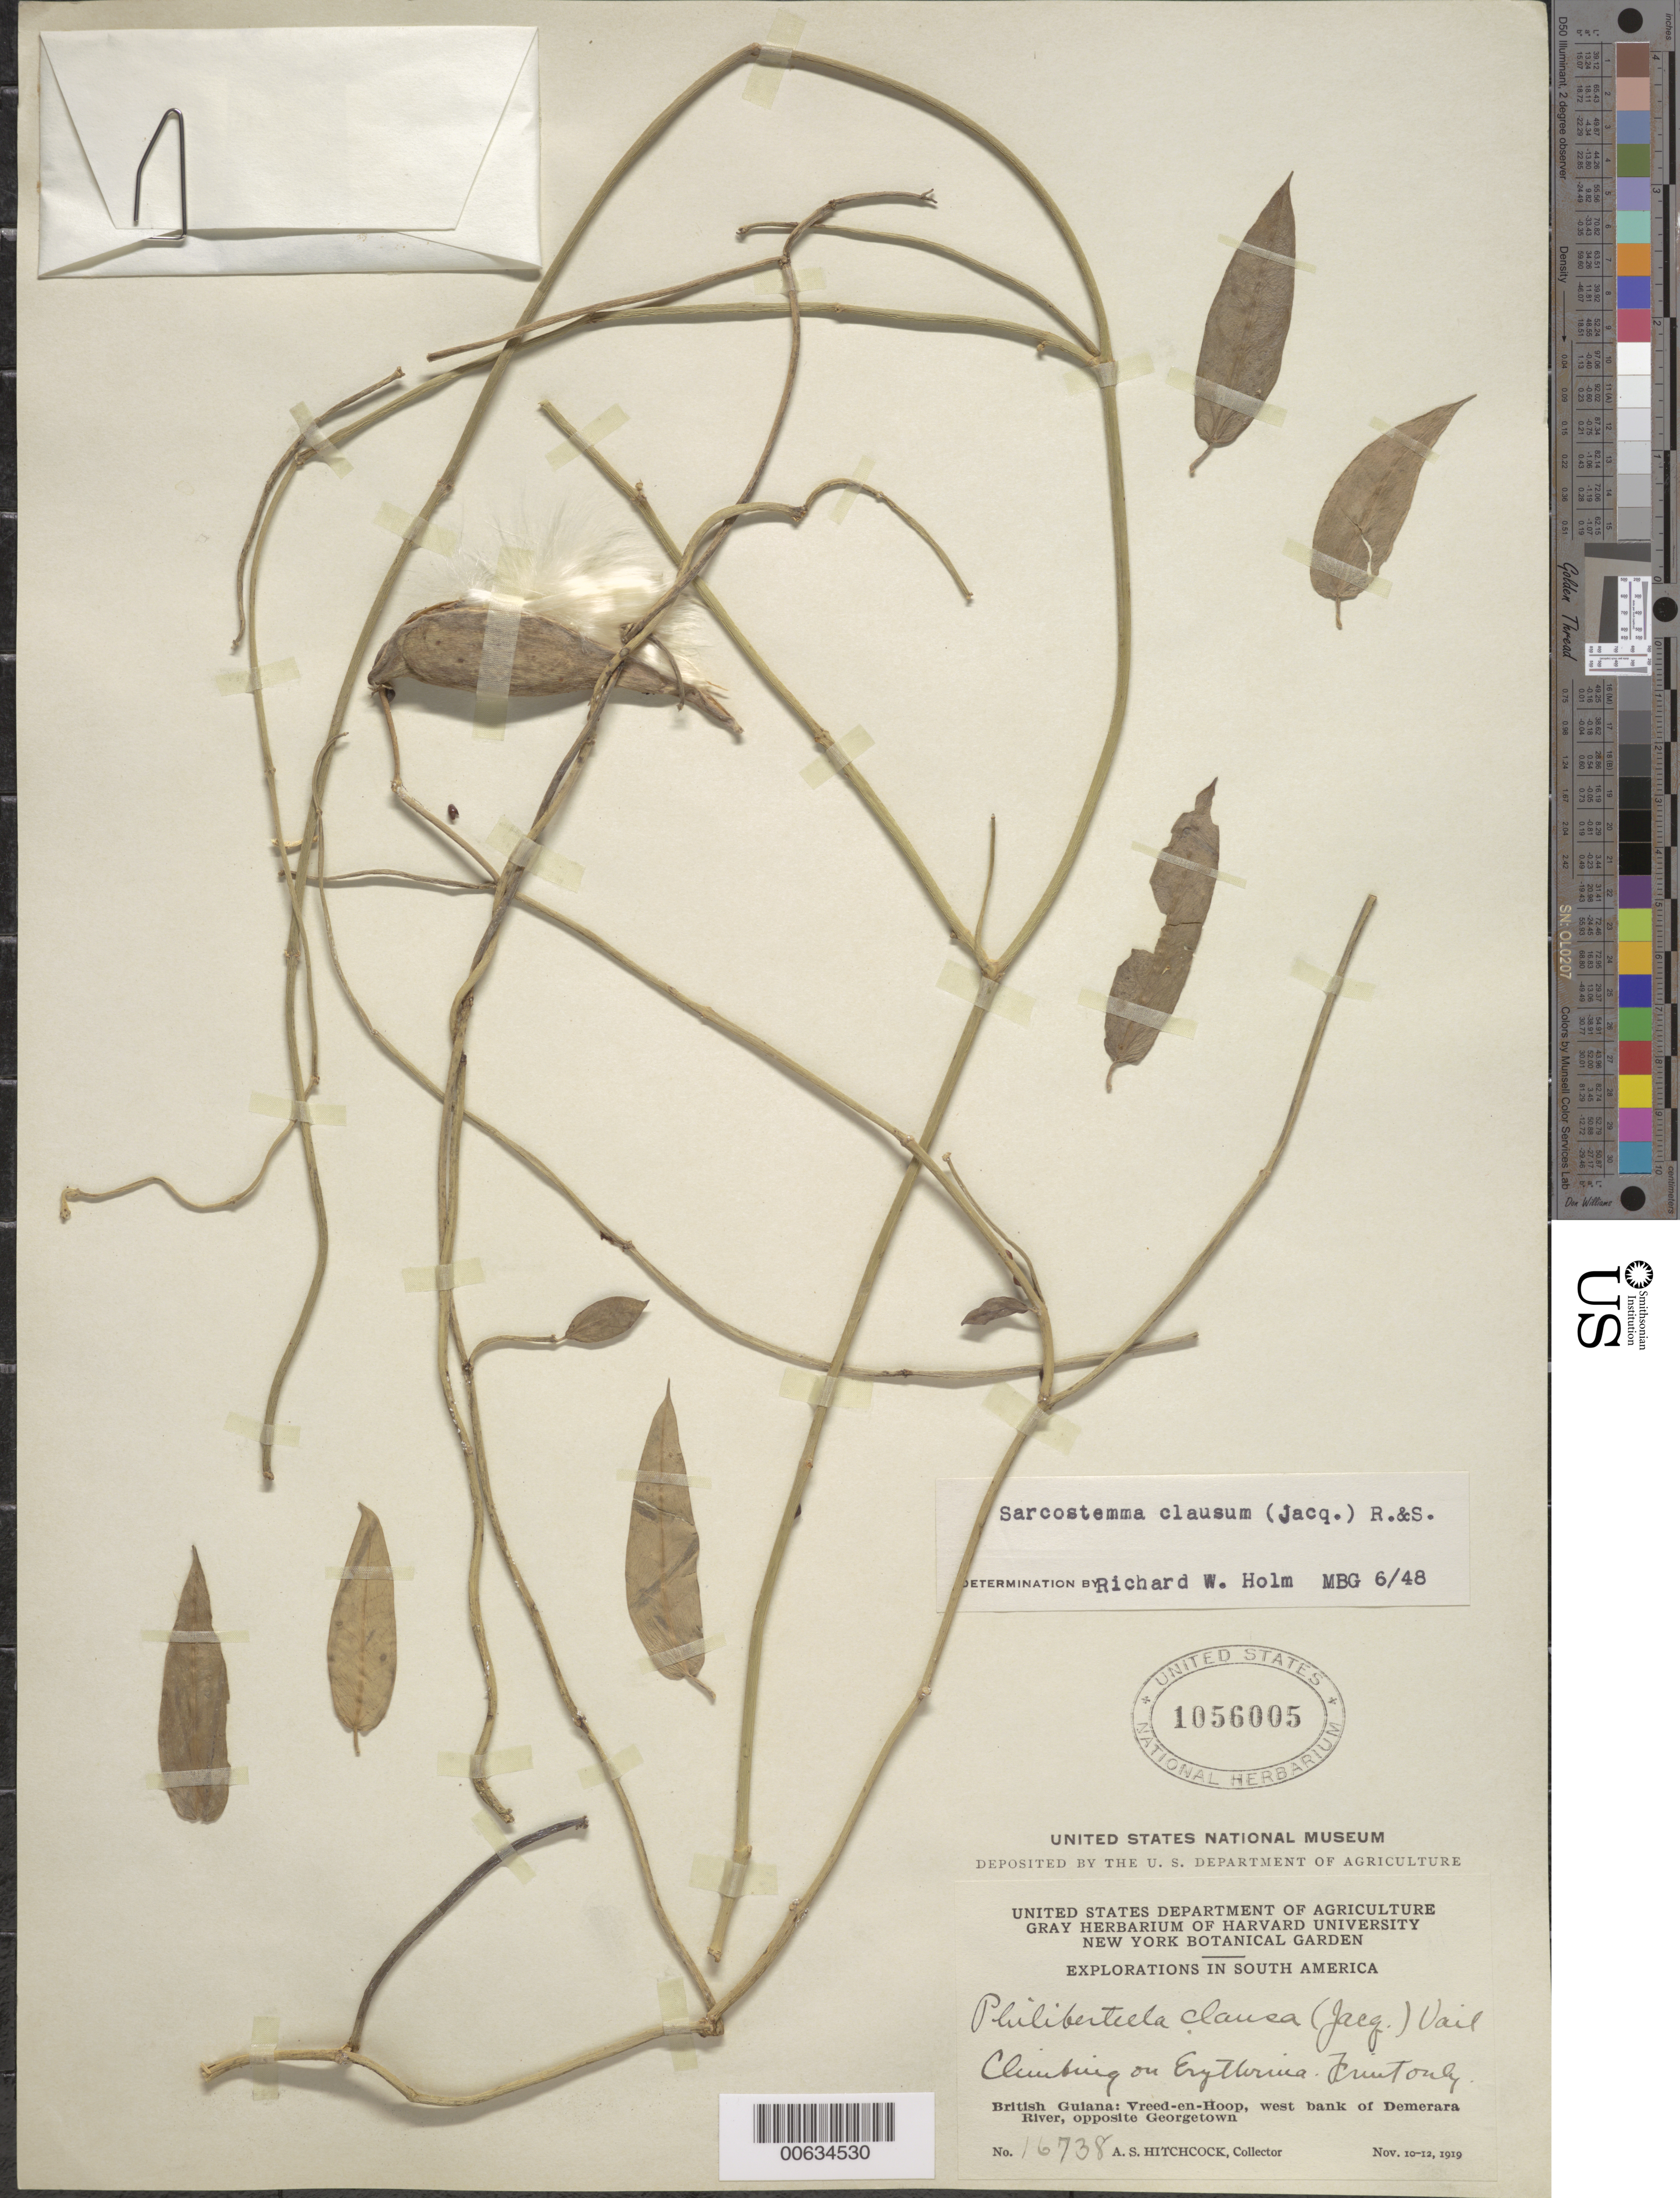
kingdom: Plantae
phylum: Tracheophyta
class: Magnoliopsida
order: Gentianales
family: Apocynaceae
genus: Sarcostemma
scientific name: Sarcostemma clausum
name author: (Jacq.) Schult.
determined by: Holm, R. W., (MO), Missouri Botanical Garden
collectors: A. S. Hitchcock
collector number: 16738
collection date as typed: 10-Nov-19 to 12-Nov-19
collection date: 1919-11-10/1919-11-12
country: Guyana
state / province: Essequibo Isl-W. Demerara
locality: Vreed-en-Hoop, W bank of Demerara R., opposite Georgetown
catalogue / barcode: US 1056005